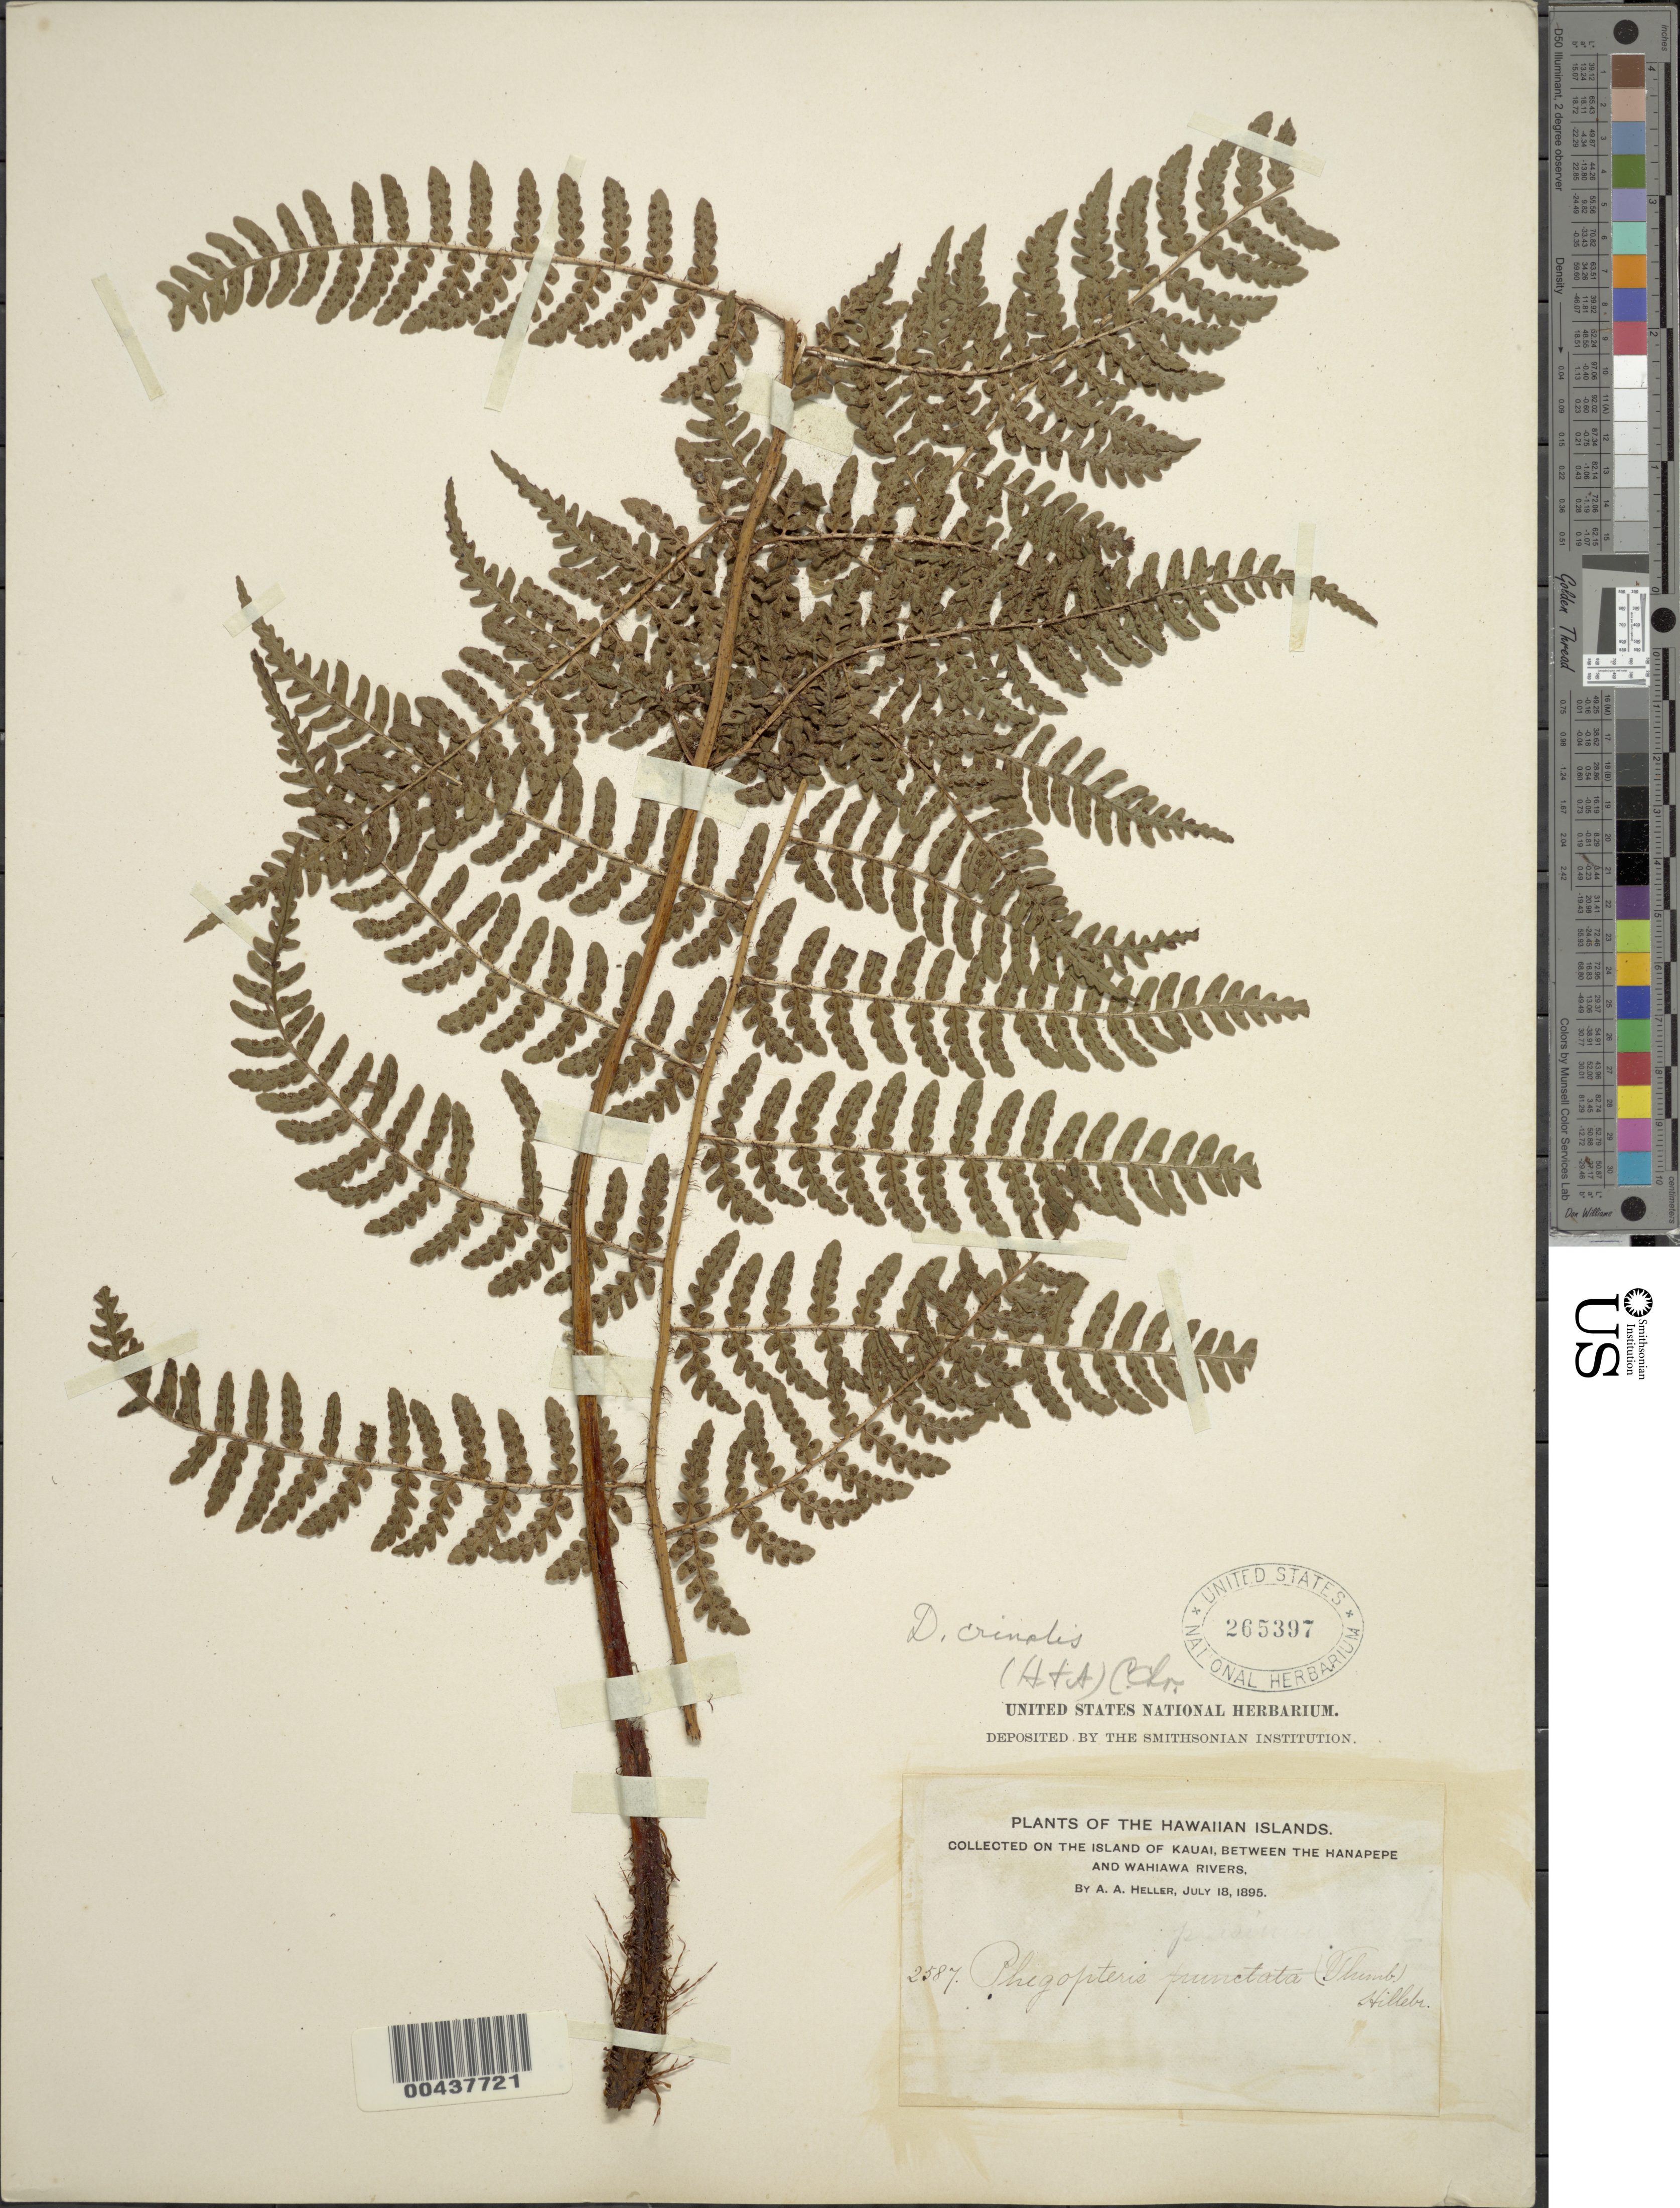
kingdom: Plantae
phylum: Tracheophyta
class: Polypodiopsida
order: Polypodiales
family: Dryopteridaceae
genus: Dryopteris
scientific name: Dryopteris crinalis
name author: C. Chr.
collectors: A. A. Heller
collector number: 2587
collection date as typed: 18 Jul 1895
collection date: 1895-07-18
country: United States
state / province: Hawaii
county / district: Kauai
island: Kaua'i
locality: Between the Hanapepe and Wahiawa Rivers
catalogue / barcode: US 265397